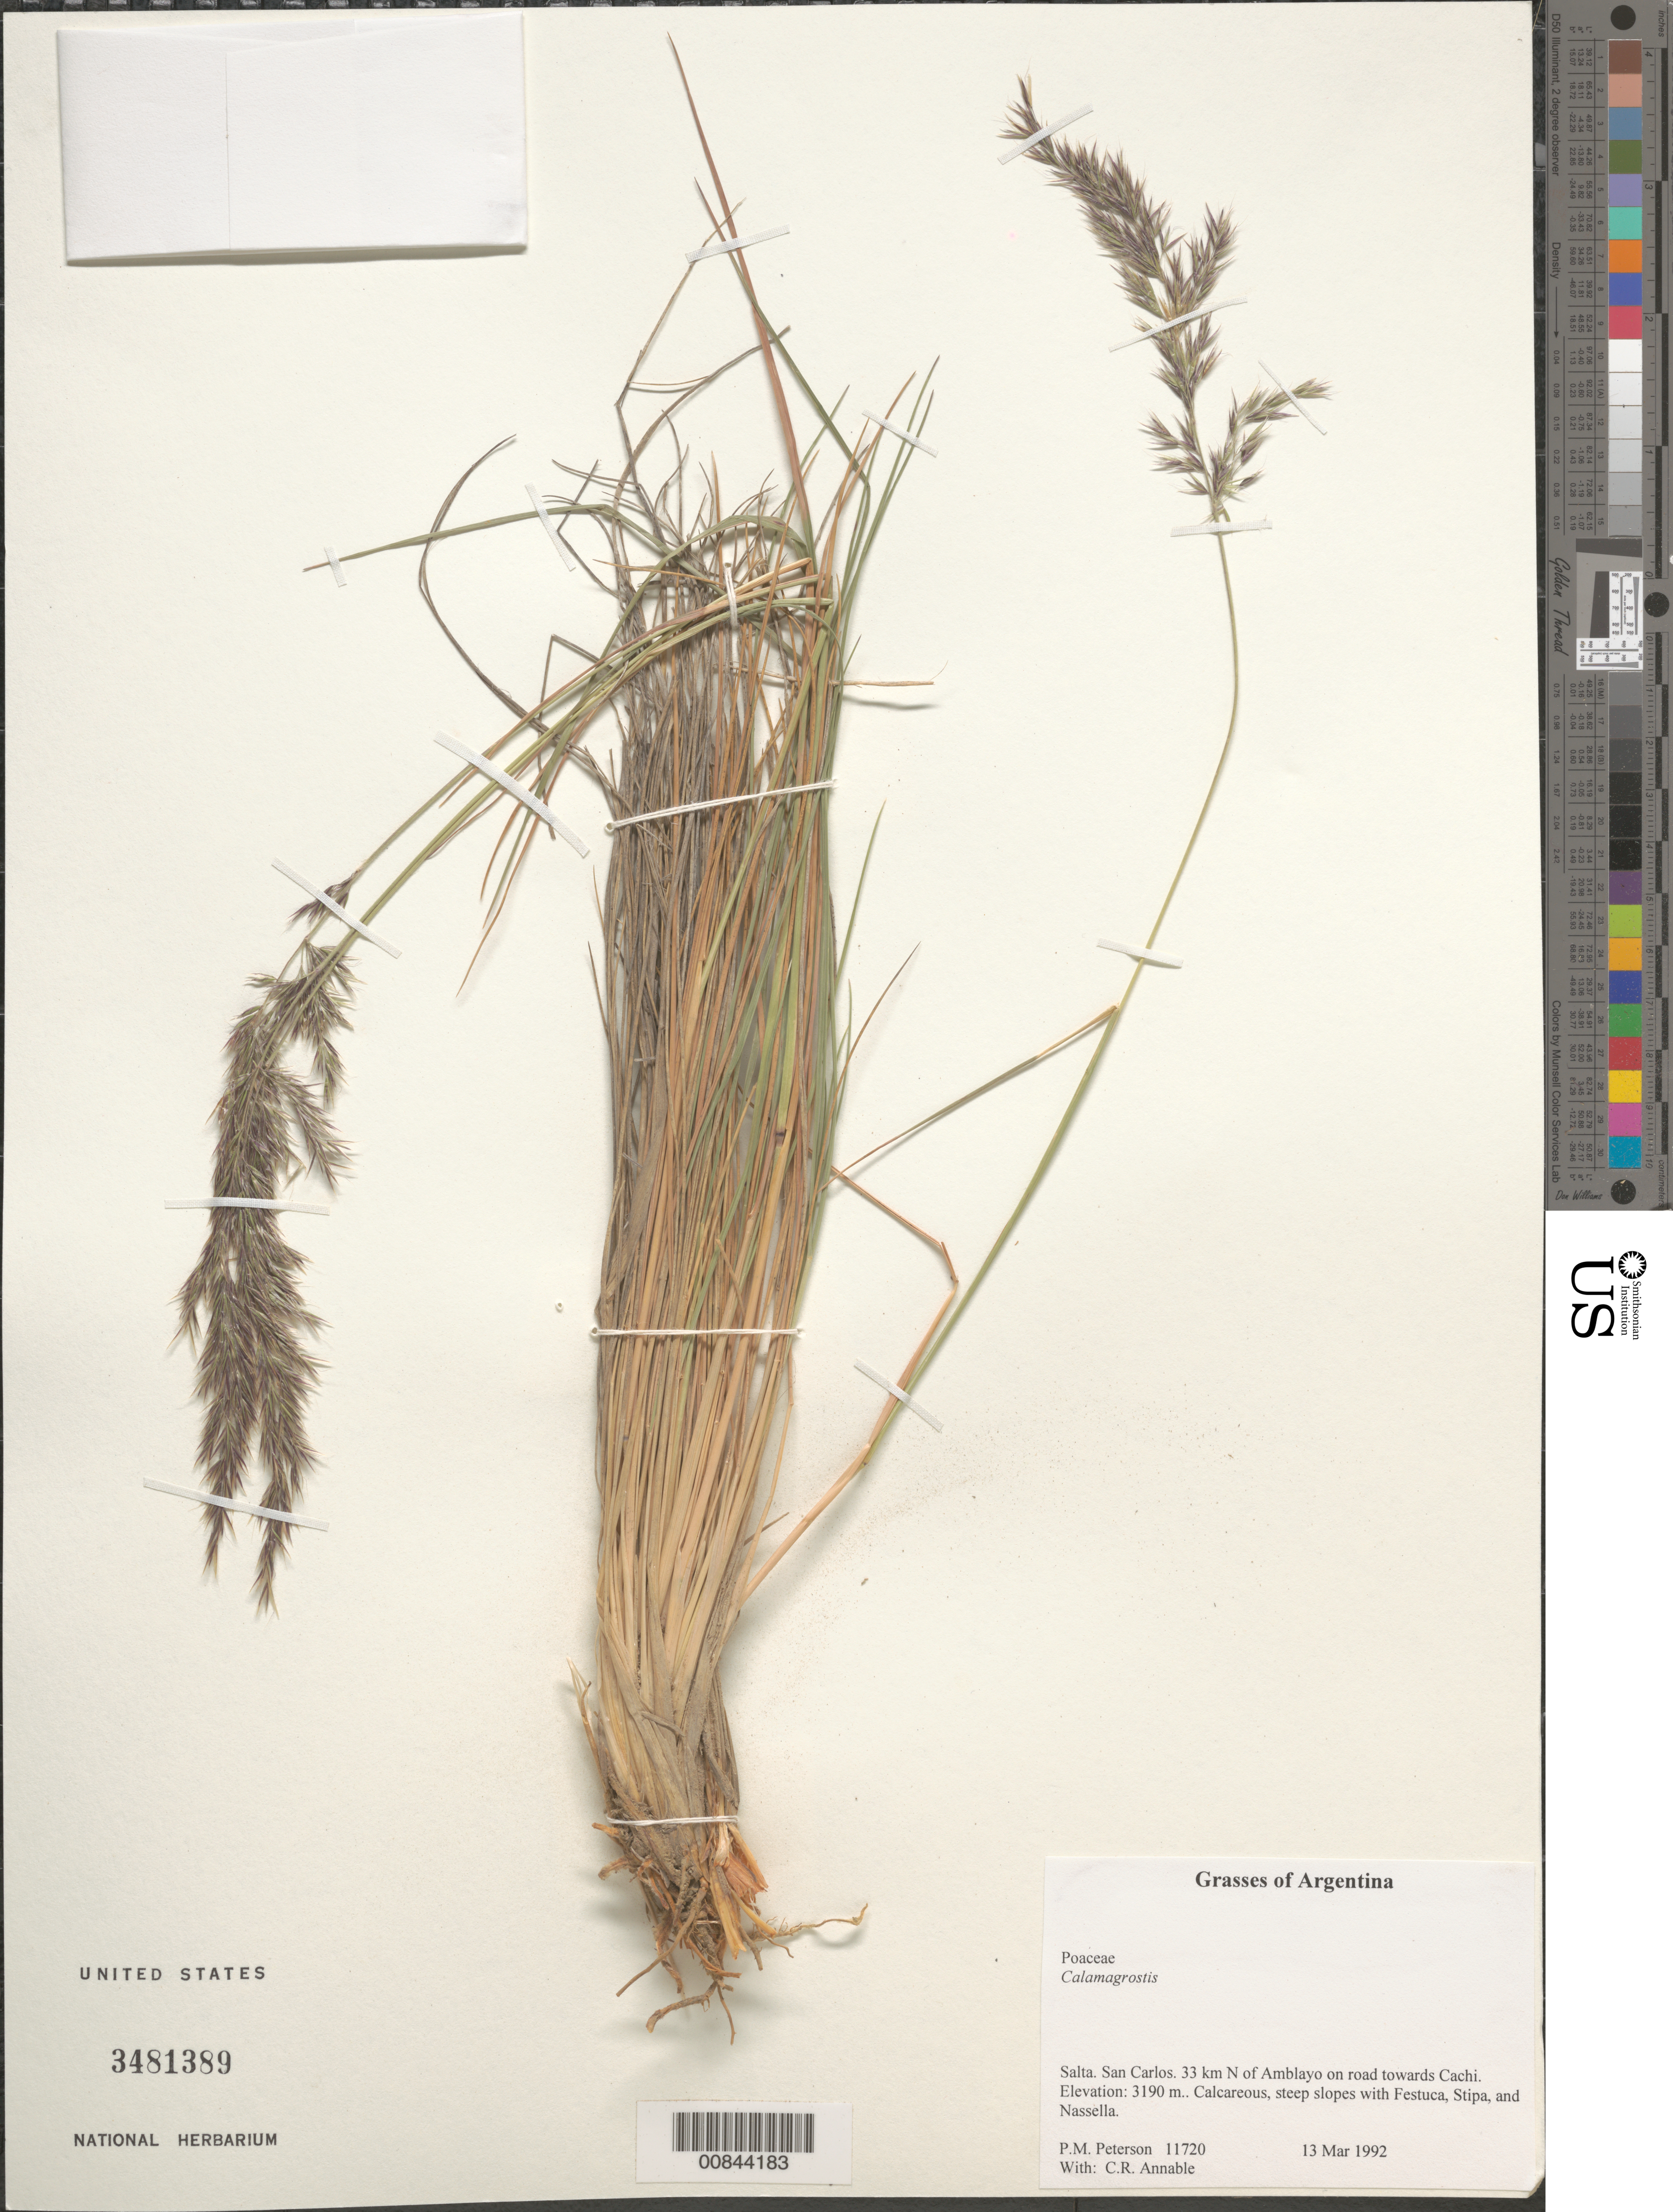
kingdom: Plantae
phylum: Tracheophyta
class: Liliopsida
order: Poales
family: Poaceae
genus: Calamagrostis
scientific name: Calamagrostis sp.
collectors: P. M. Peterson & C. R. Annable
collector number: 11720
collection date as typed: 13 Mar 1992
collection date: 1992-03-13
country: Argentina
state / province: Salta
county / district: San Carlos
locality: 33 km N of Amblayo on road towards Cachi.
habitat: Calcareous, steep slopes with Festuca, Stipa, and Nassella.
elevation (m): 3190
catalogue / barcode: US 3481389